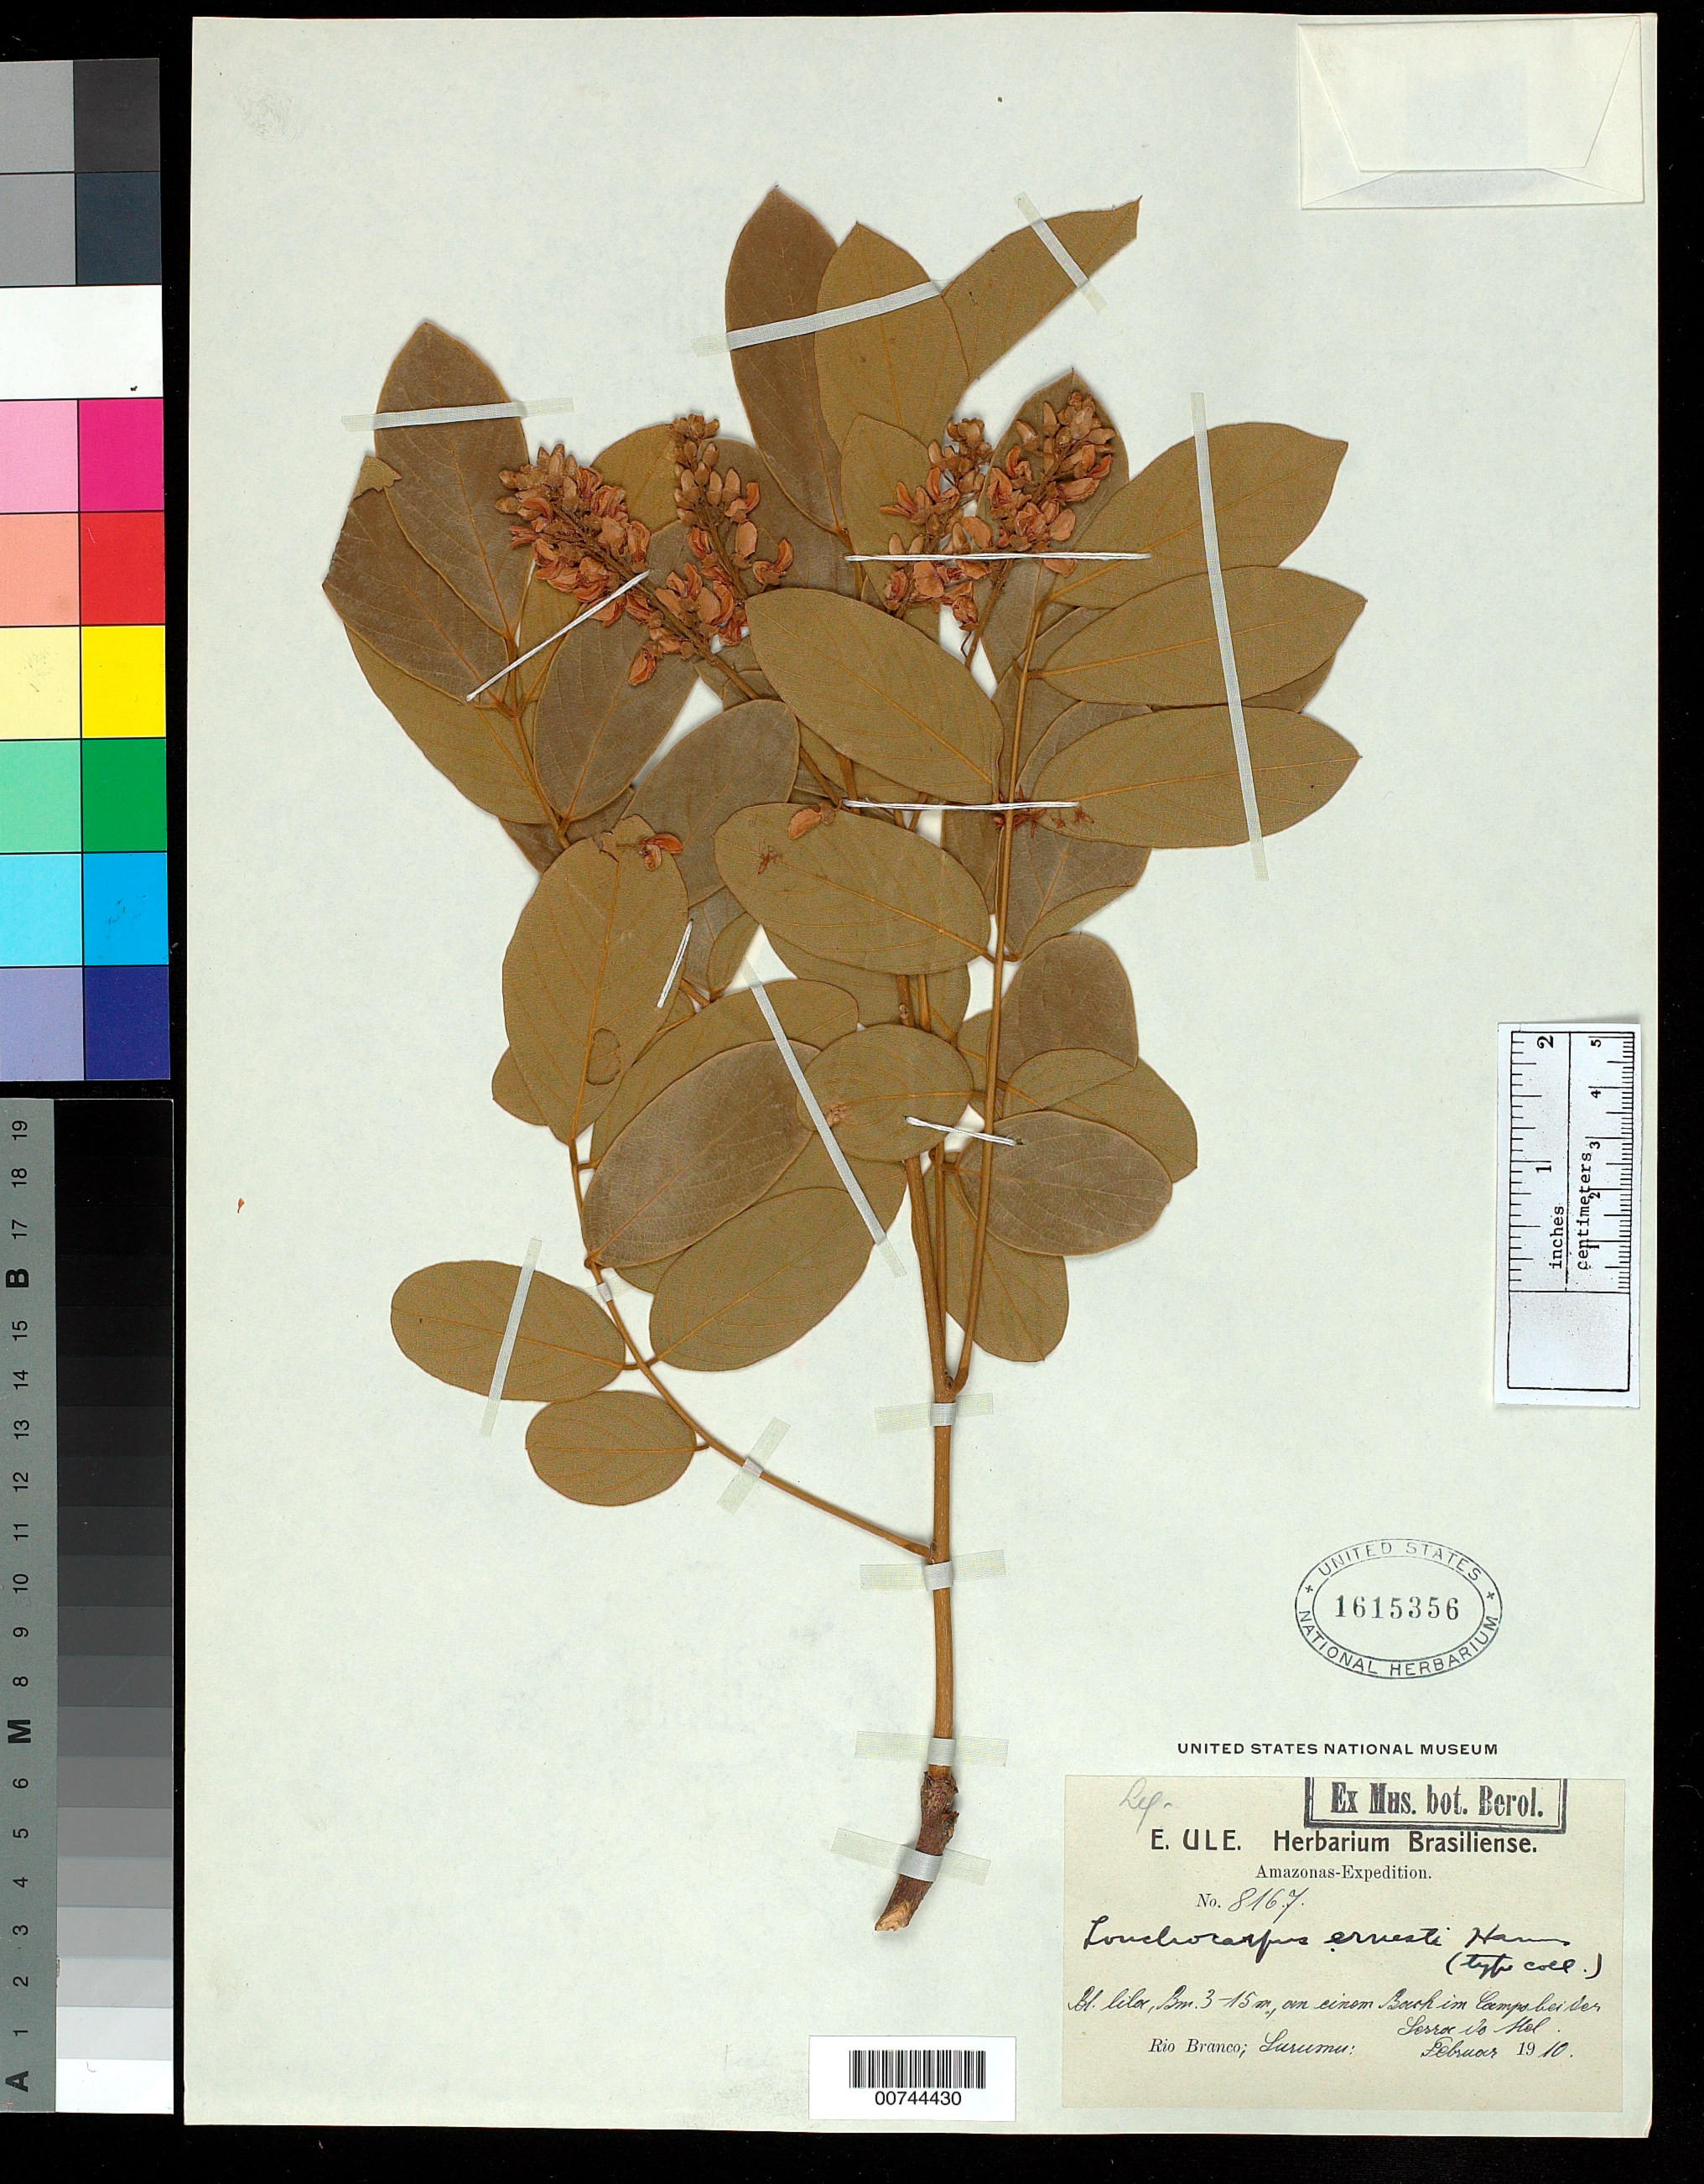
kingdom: Plantae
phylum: Tracheophyta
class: Magnoliopsida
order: Fabales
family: Fabaceae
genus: Lonchocarpus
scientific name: Lonchocarpus ernesti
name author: Harms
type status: Isotype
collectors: E. H. Ule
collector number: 8167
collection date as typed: Feb 1910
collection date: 1910-02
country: Brazil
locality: Rio Branco, Surumu.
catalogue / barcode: US 1615356